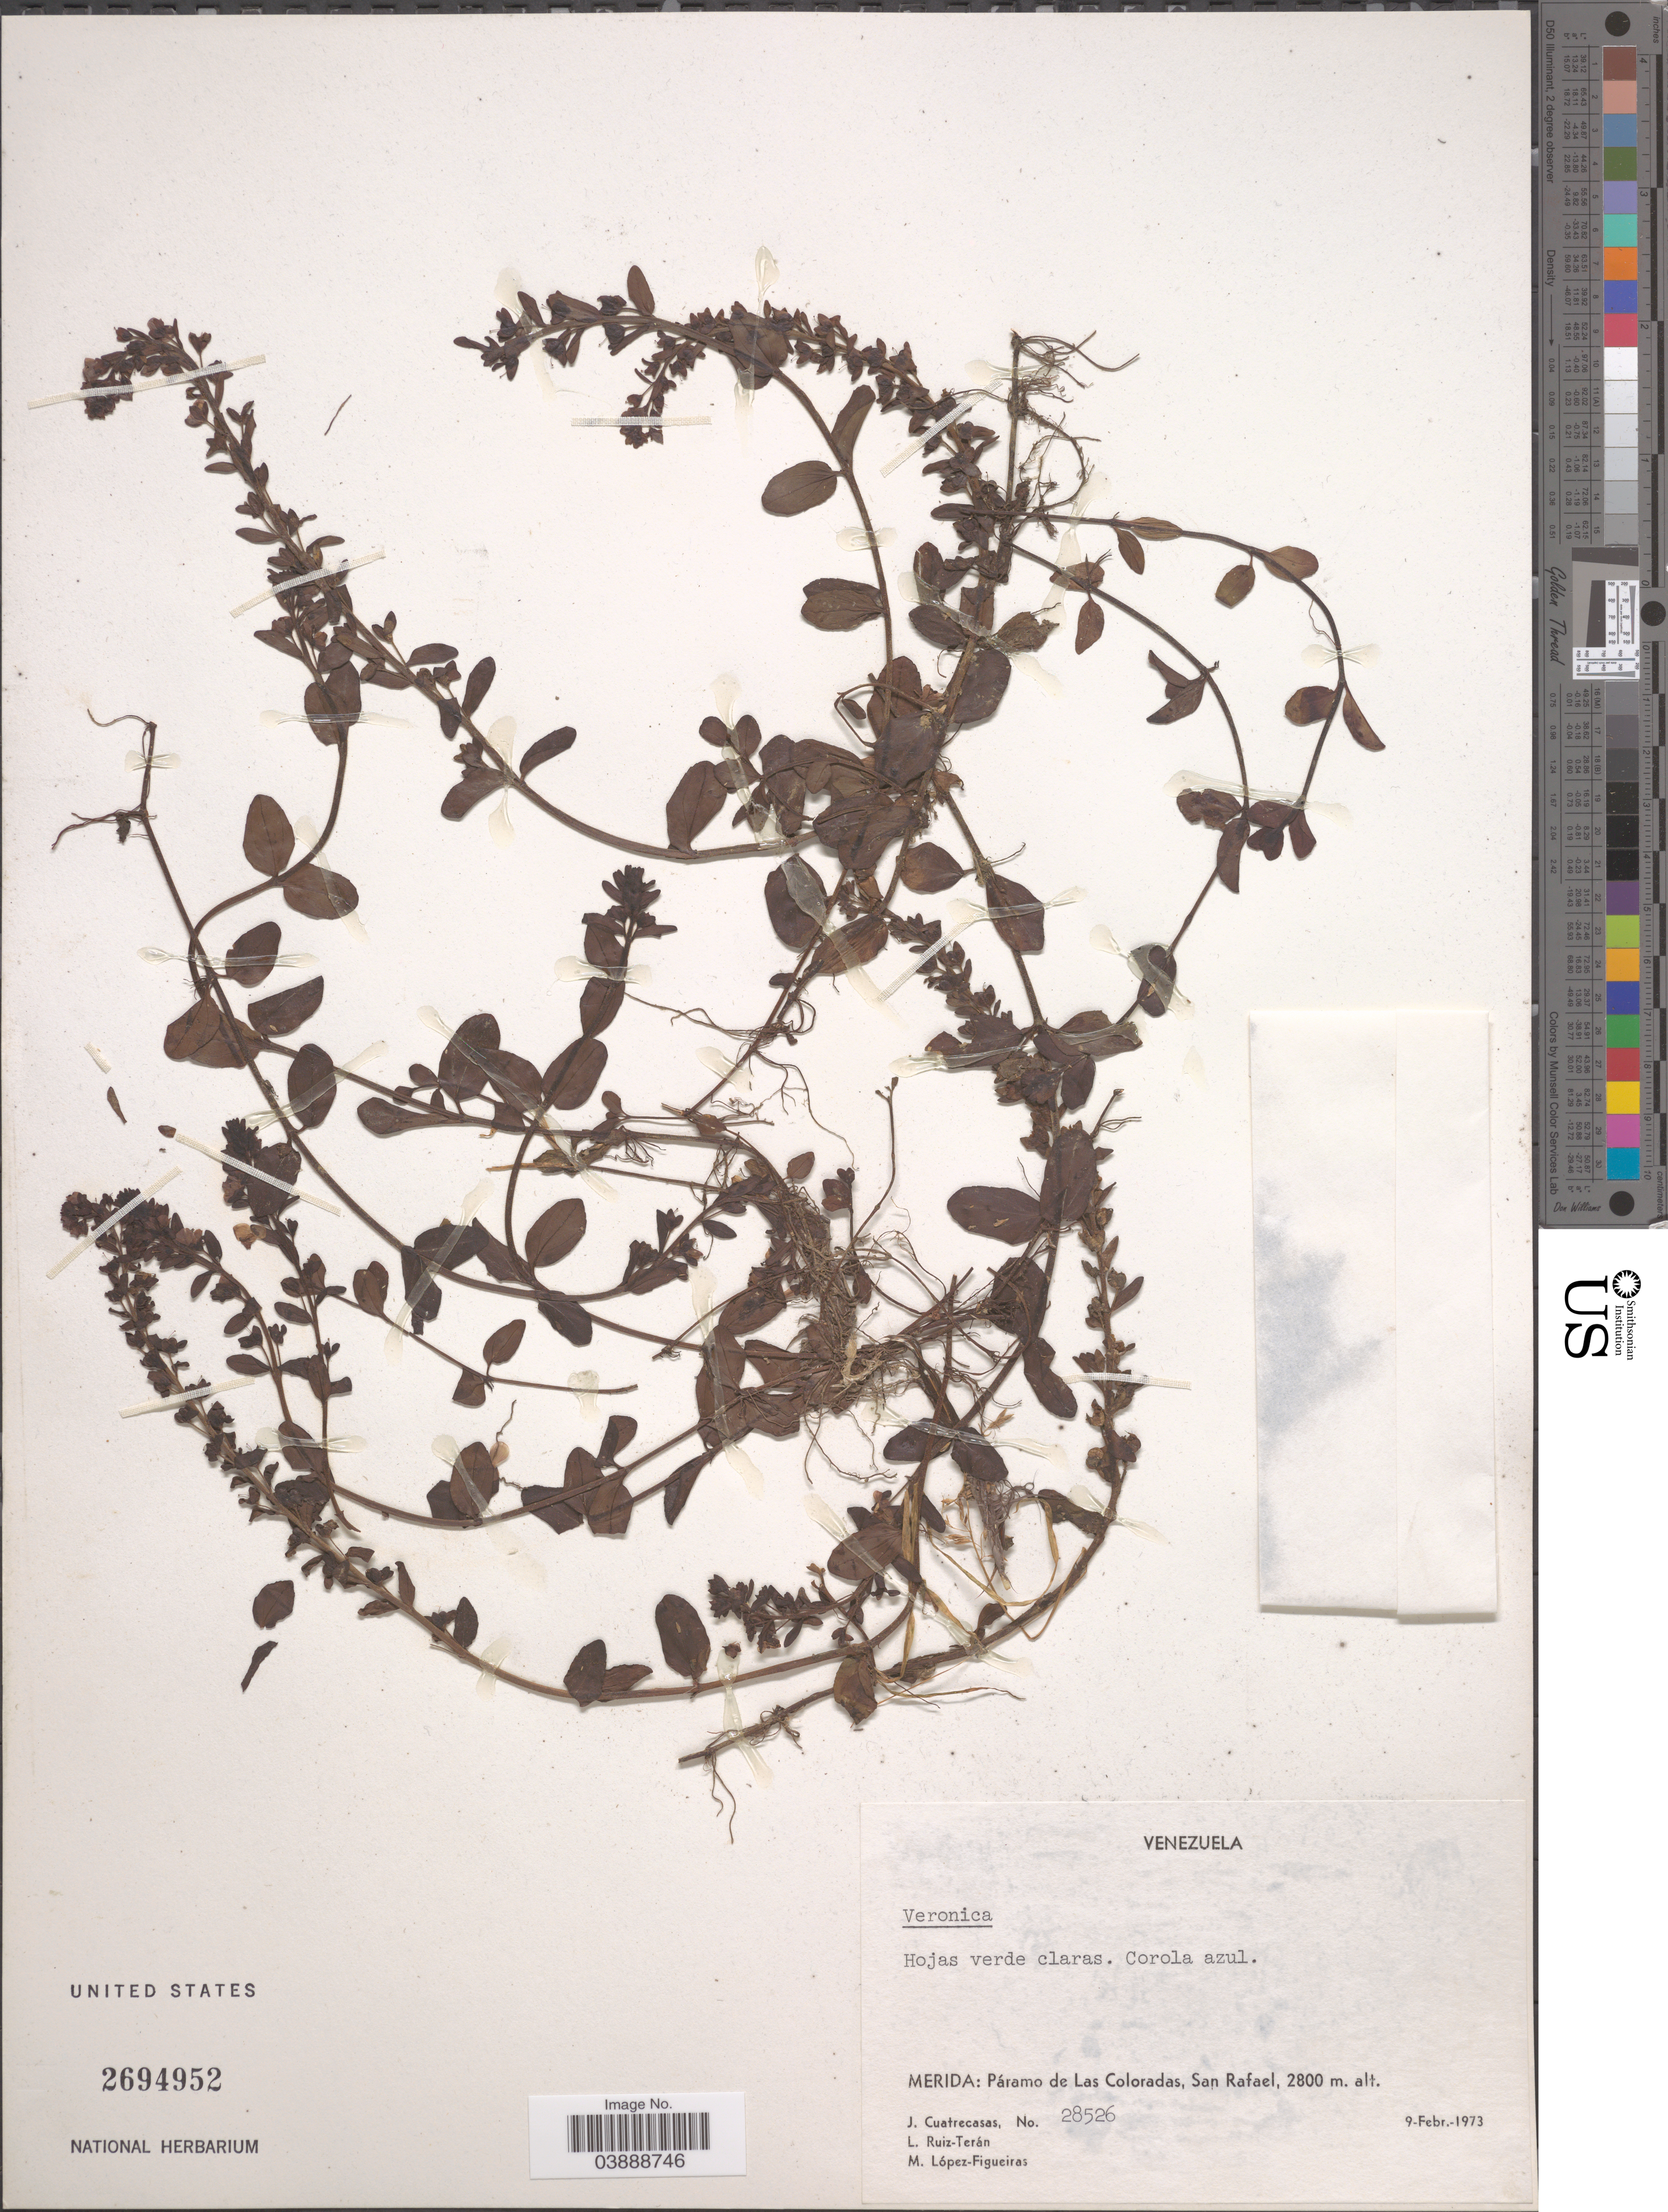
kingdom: Plantae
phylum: Tracheophyta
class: Magnoliopsida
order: Lamiales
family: Plantaginaceae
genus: Veronica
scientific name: Veronica serpyllifolia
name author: L.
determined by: Albach, Dirk C.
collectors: J. Cuatrecasas, L. E. Ruíz-Terán & M. Lopéz-F.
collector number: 28526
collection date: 1973-02-09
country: Venezuela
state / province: Merida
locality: Páramo de Las Coloradas, San Rafael.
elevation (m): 2800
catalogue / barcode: US 2694952